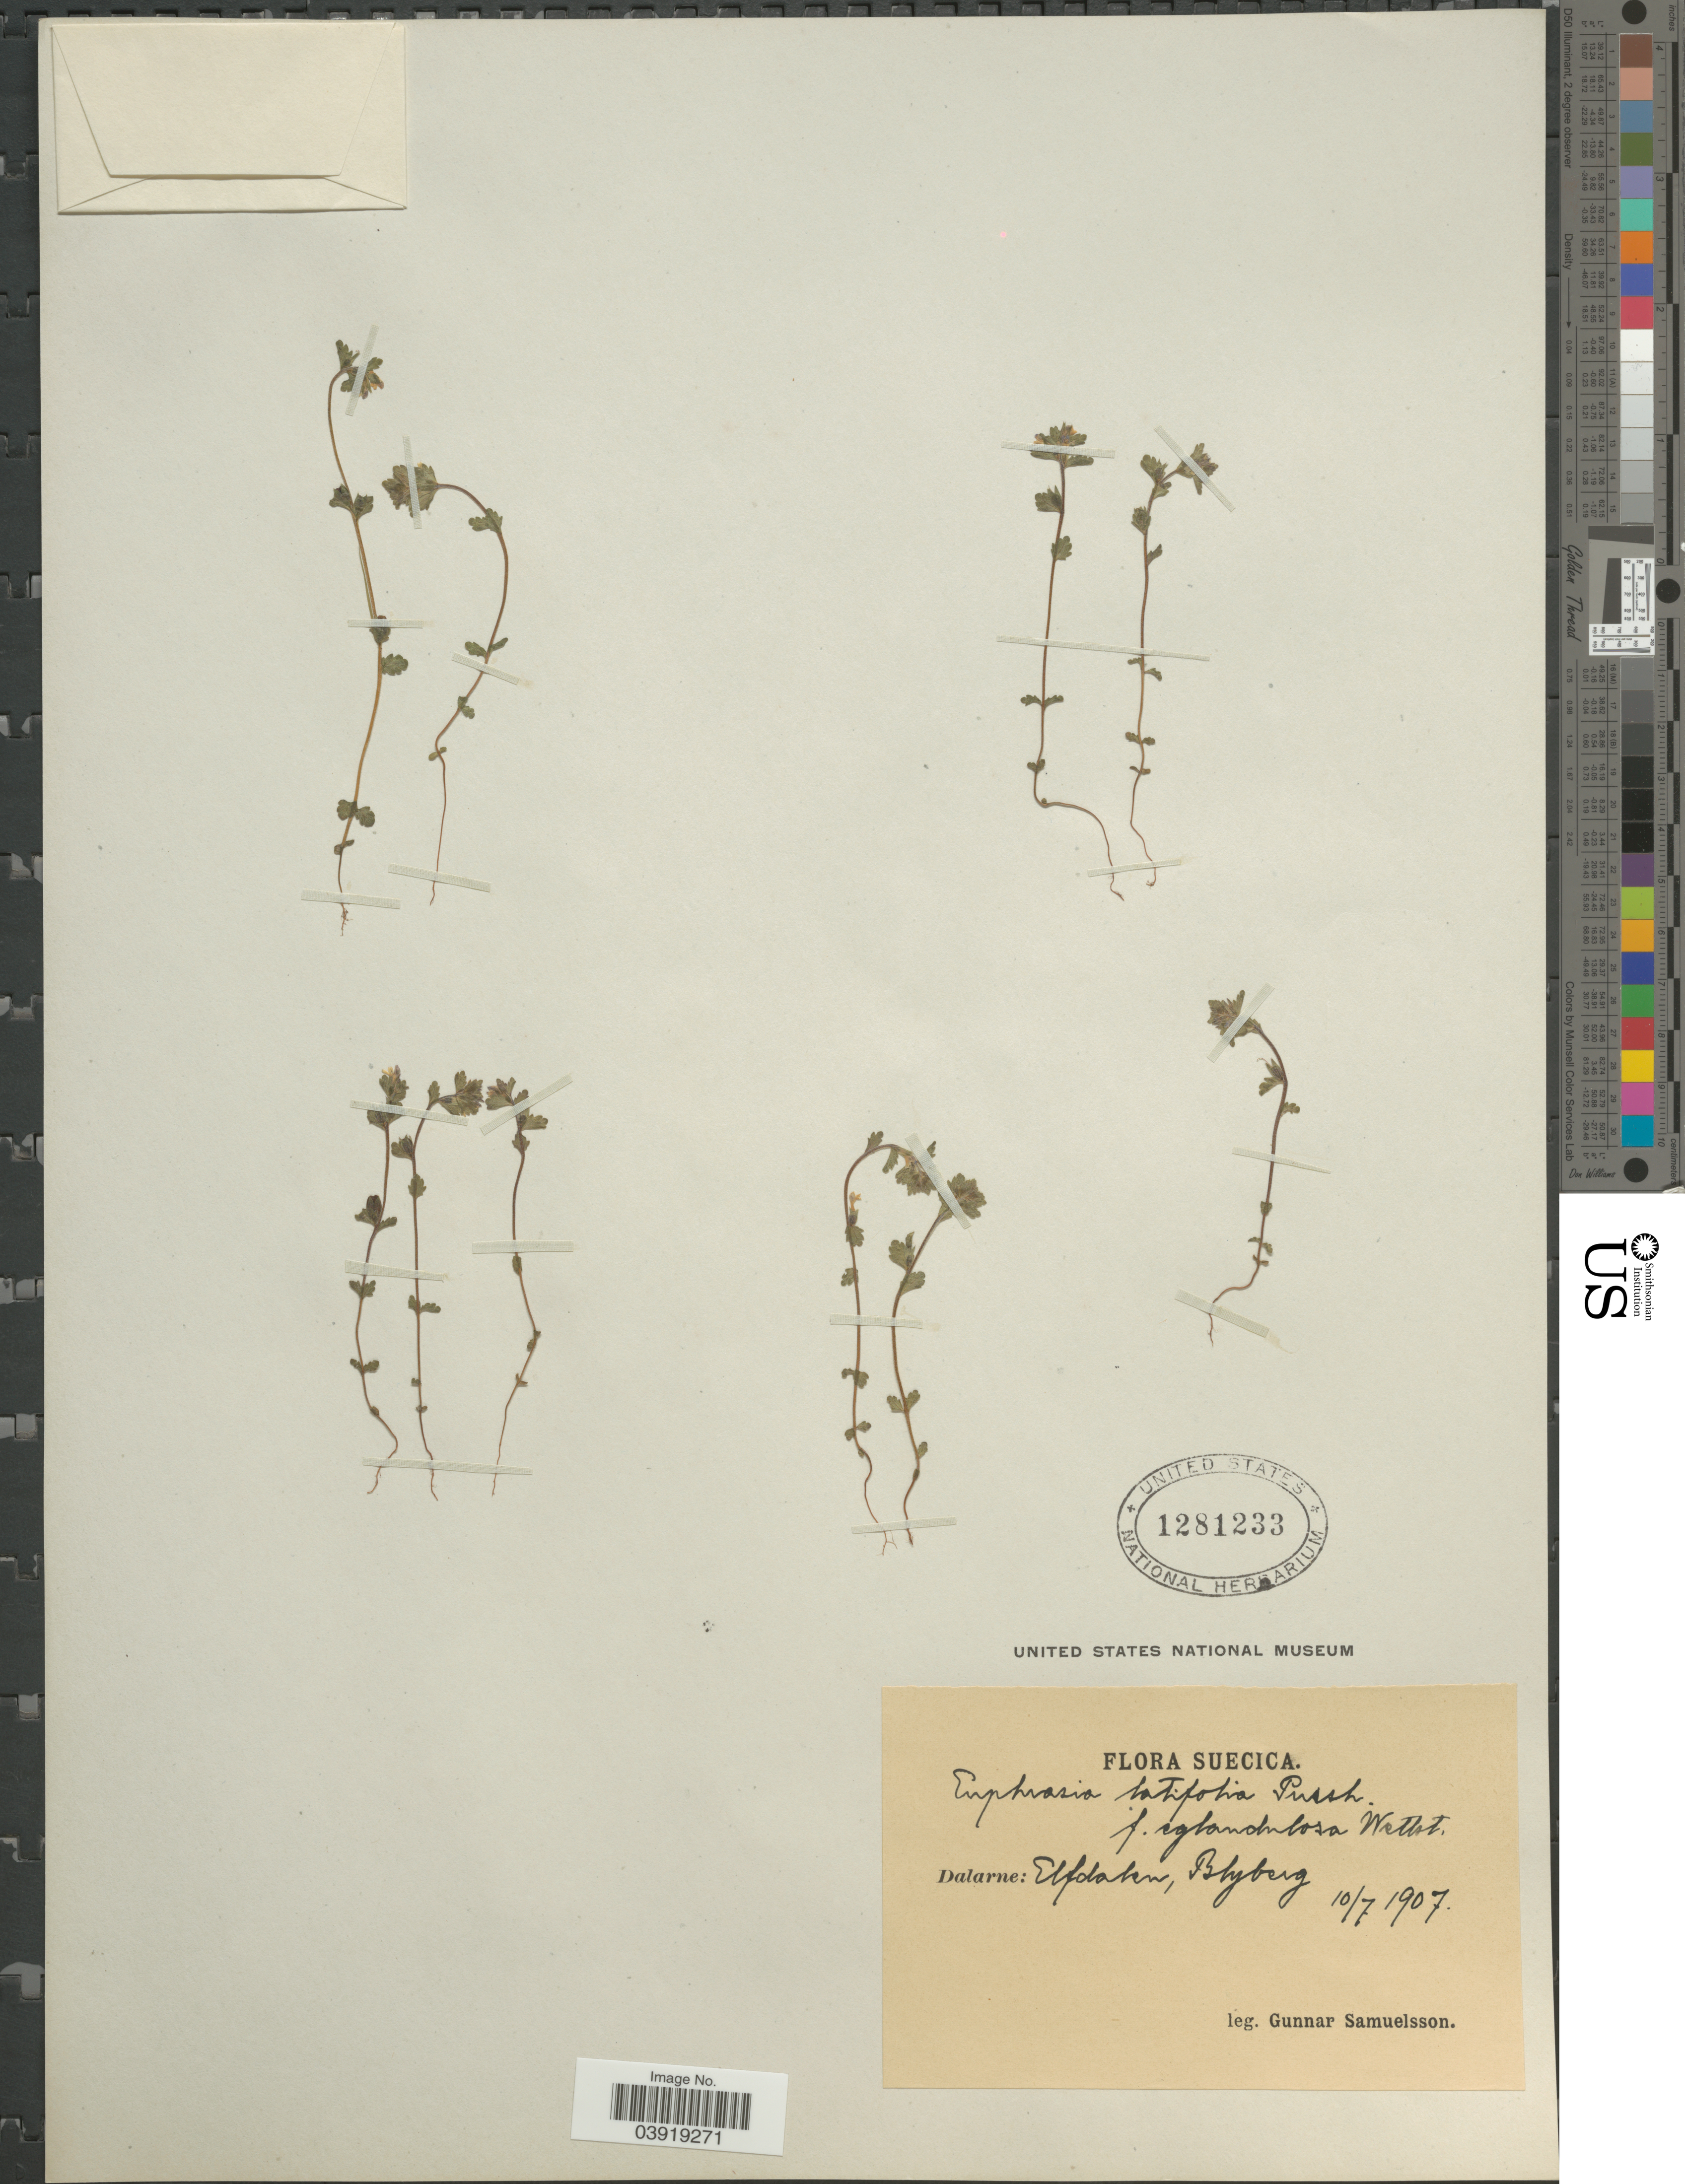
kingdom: Plantae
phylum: Tracheophyta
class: Magnoliopsida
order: Lamiales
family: Orobanchaceae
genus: Euphrasia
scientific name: Euphrasia latifolia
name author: Schur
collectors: G. Samuelsson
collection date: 1907-07-10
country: Sweden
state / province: Dalarna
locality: Suecica. Dalarne: Elfdalen, Blyberg.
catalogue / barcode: US 1281233